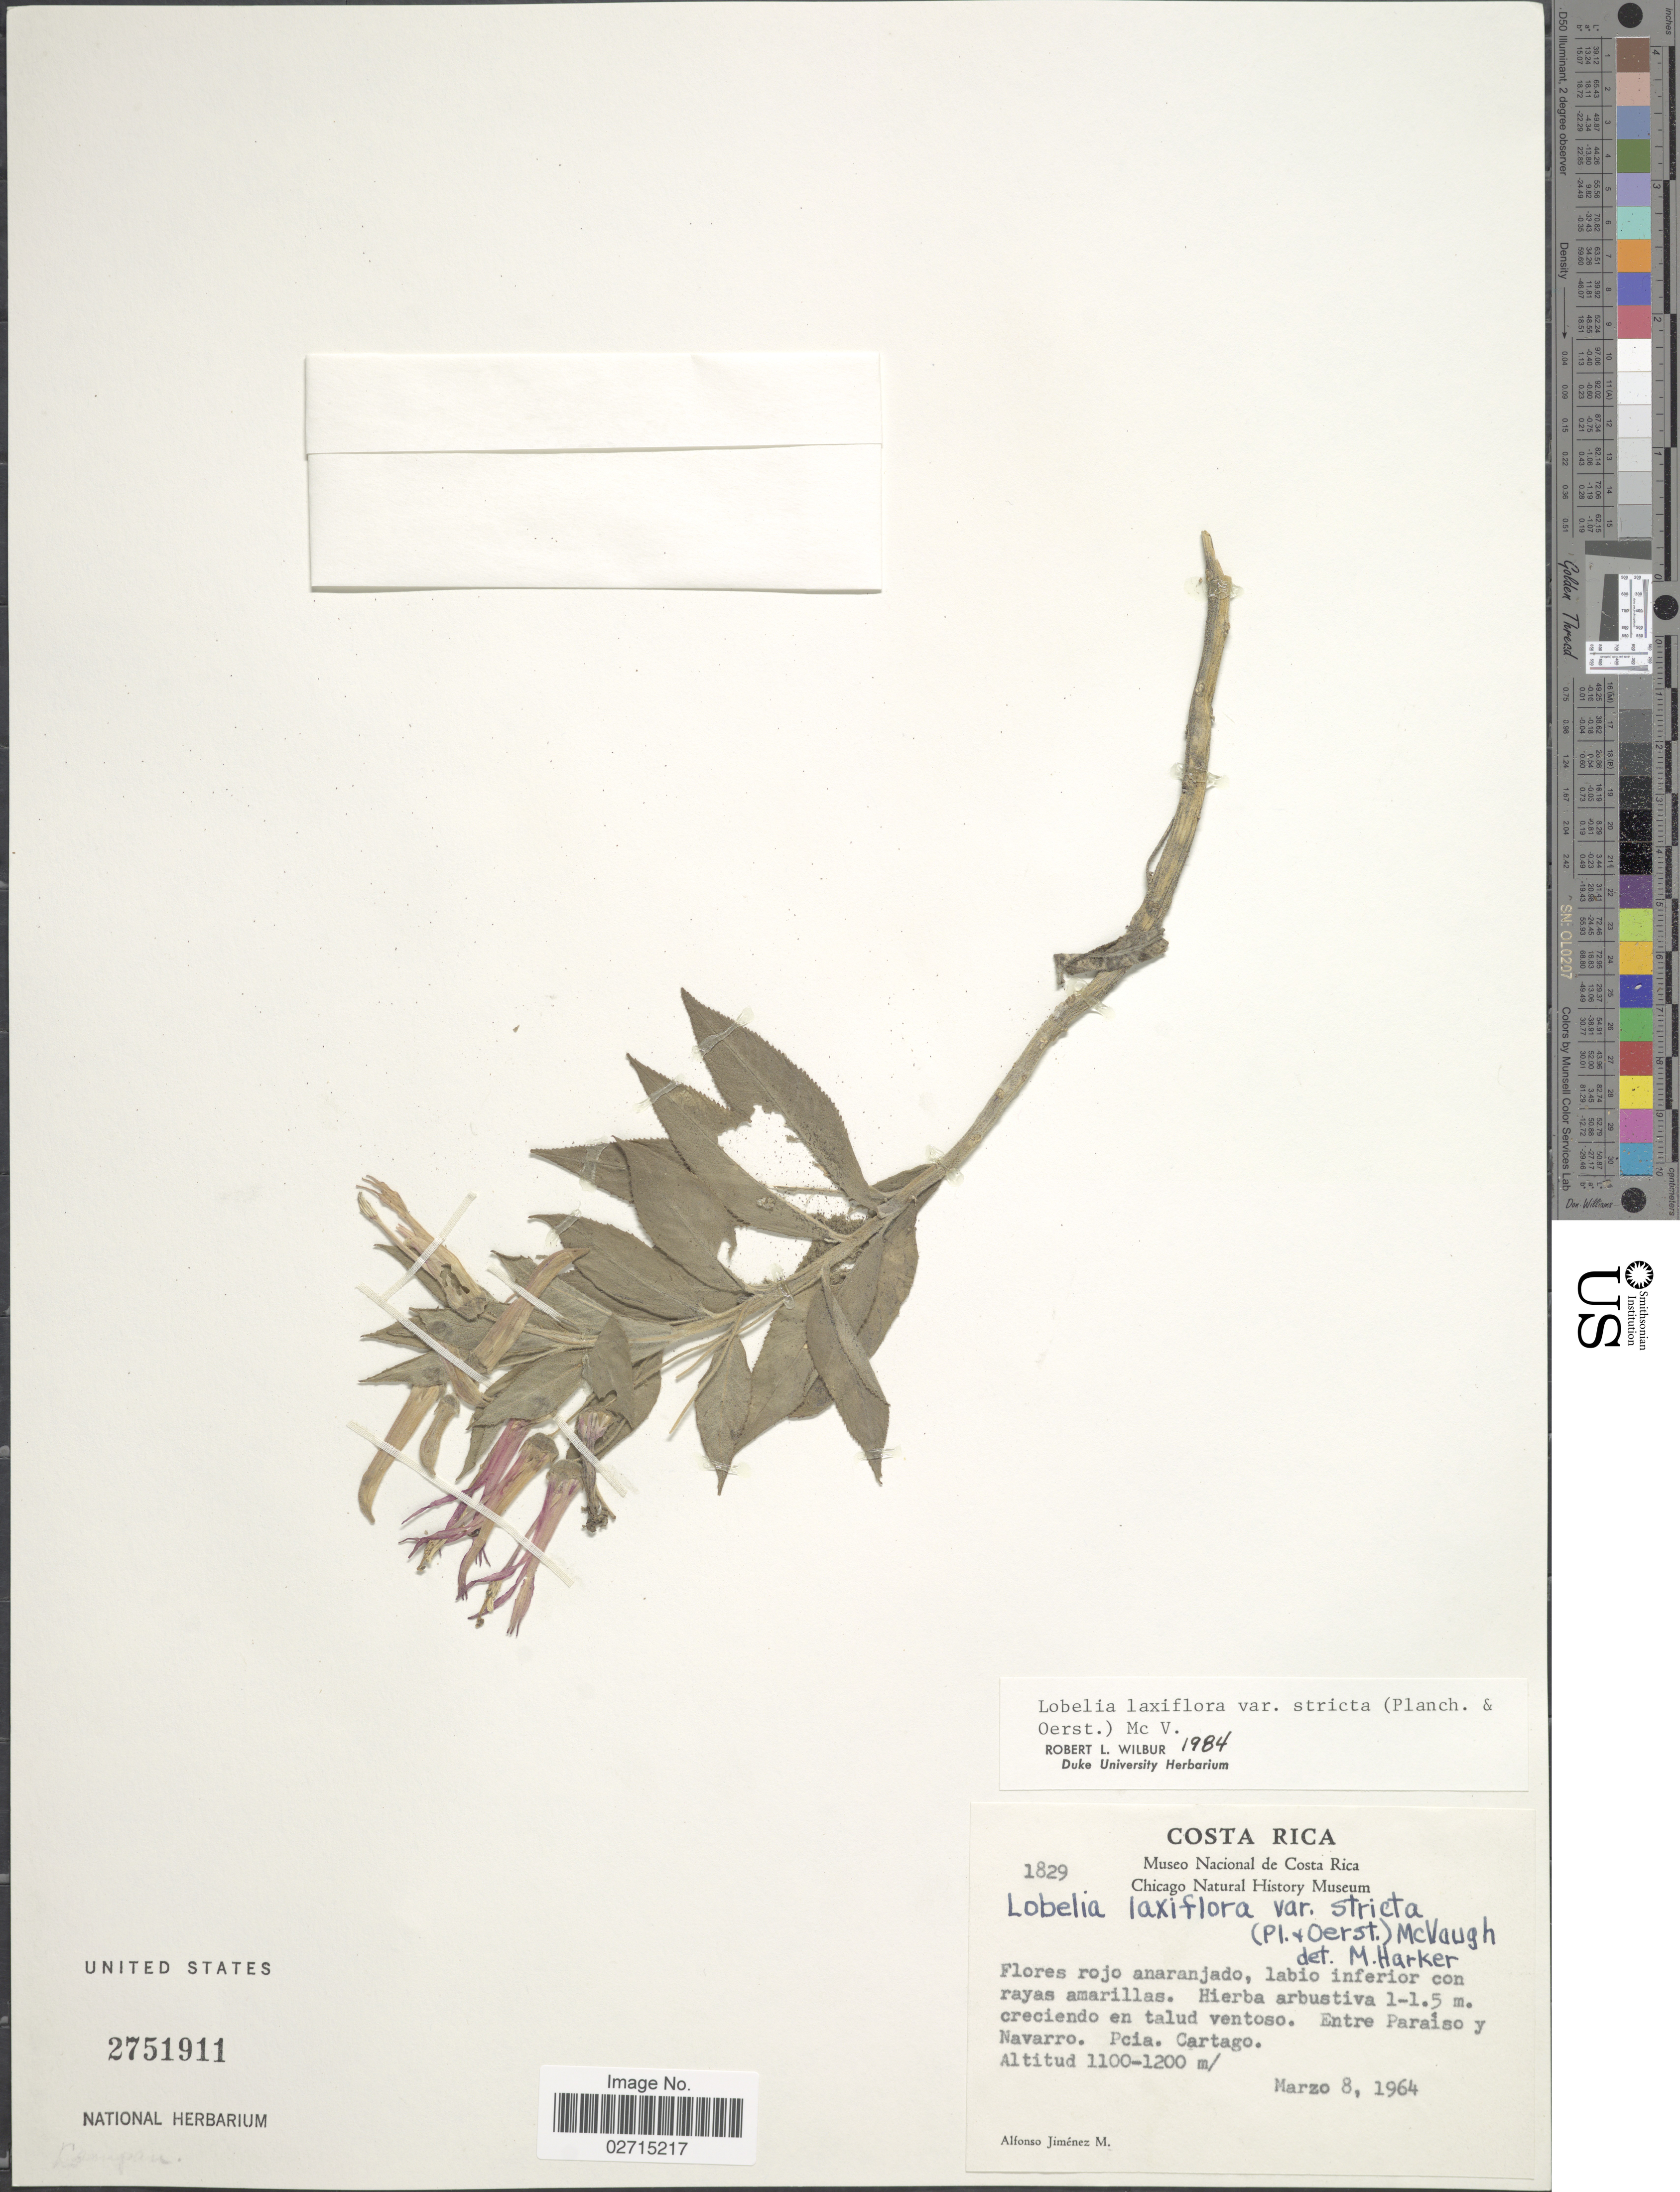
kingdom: Plantae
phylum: Tracheophyta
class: Magnoliopsida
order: Asterales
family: Campanulaceae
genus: Lobelia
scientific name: Lobelia laxiflora var. stricta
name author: (Planch. & Oerst.) McVaugh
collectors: A. Jimenez M.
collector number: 1829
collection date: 1964-03-08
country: Costa Rica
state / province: Cartago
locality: Entre Paraíso y Navarro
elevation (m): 1100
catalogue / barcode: US 2751911